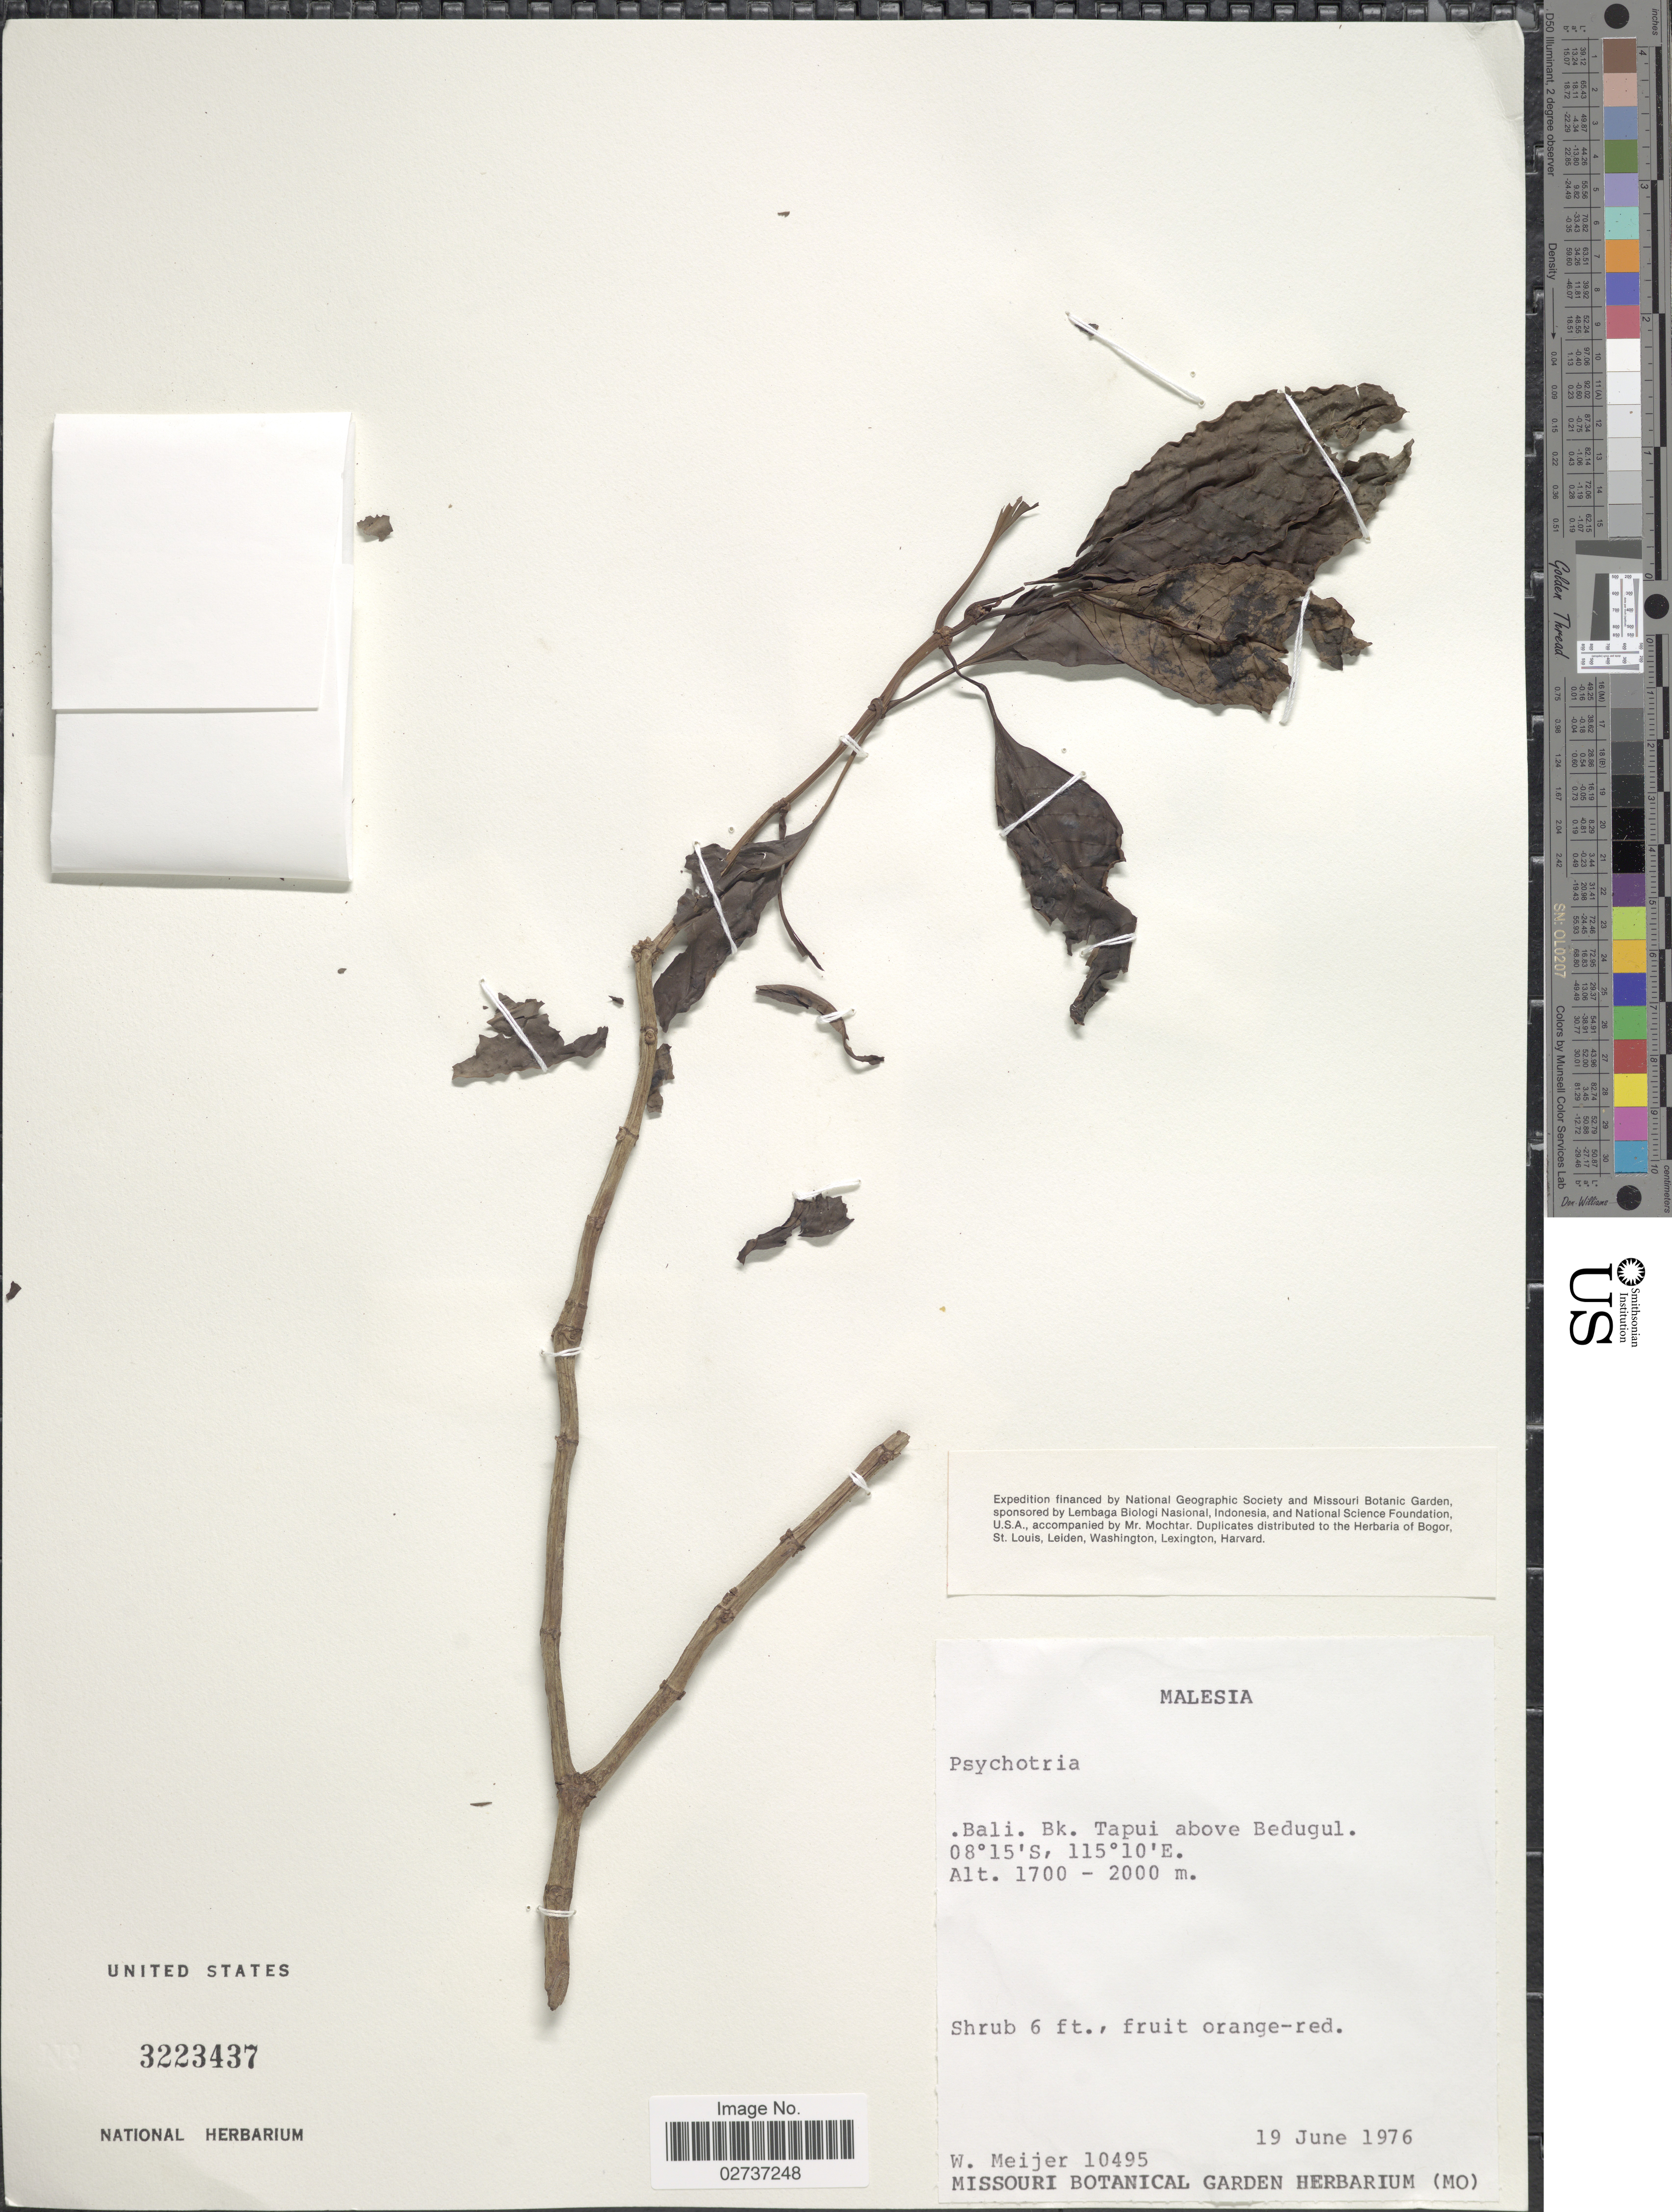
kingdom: Plantae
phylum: Tracheophyta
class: Magnoliopsida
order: Gentianales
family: Rubiaceae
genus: Psychotria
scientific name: Psychotria sp.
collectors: W. Meijer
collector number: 10495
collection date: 1976-06-19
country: Indonesia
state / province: Nusa Tenggara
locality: Bali. Bk. Tapui above Bedugul.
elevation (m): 1700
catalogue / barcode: US 3223437